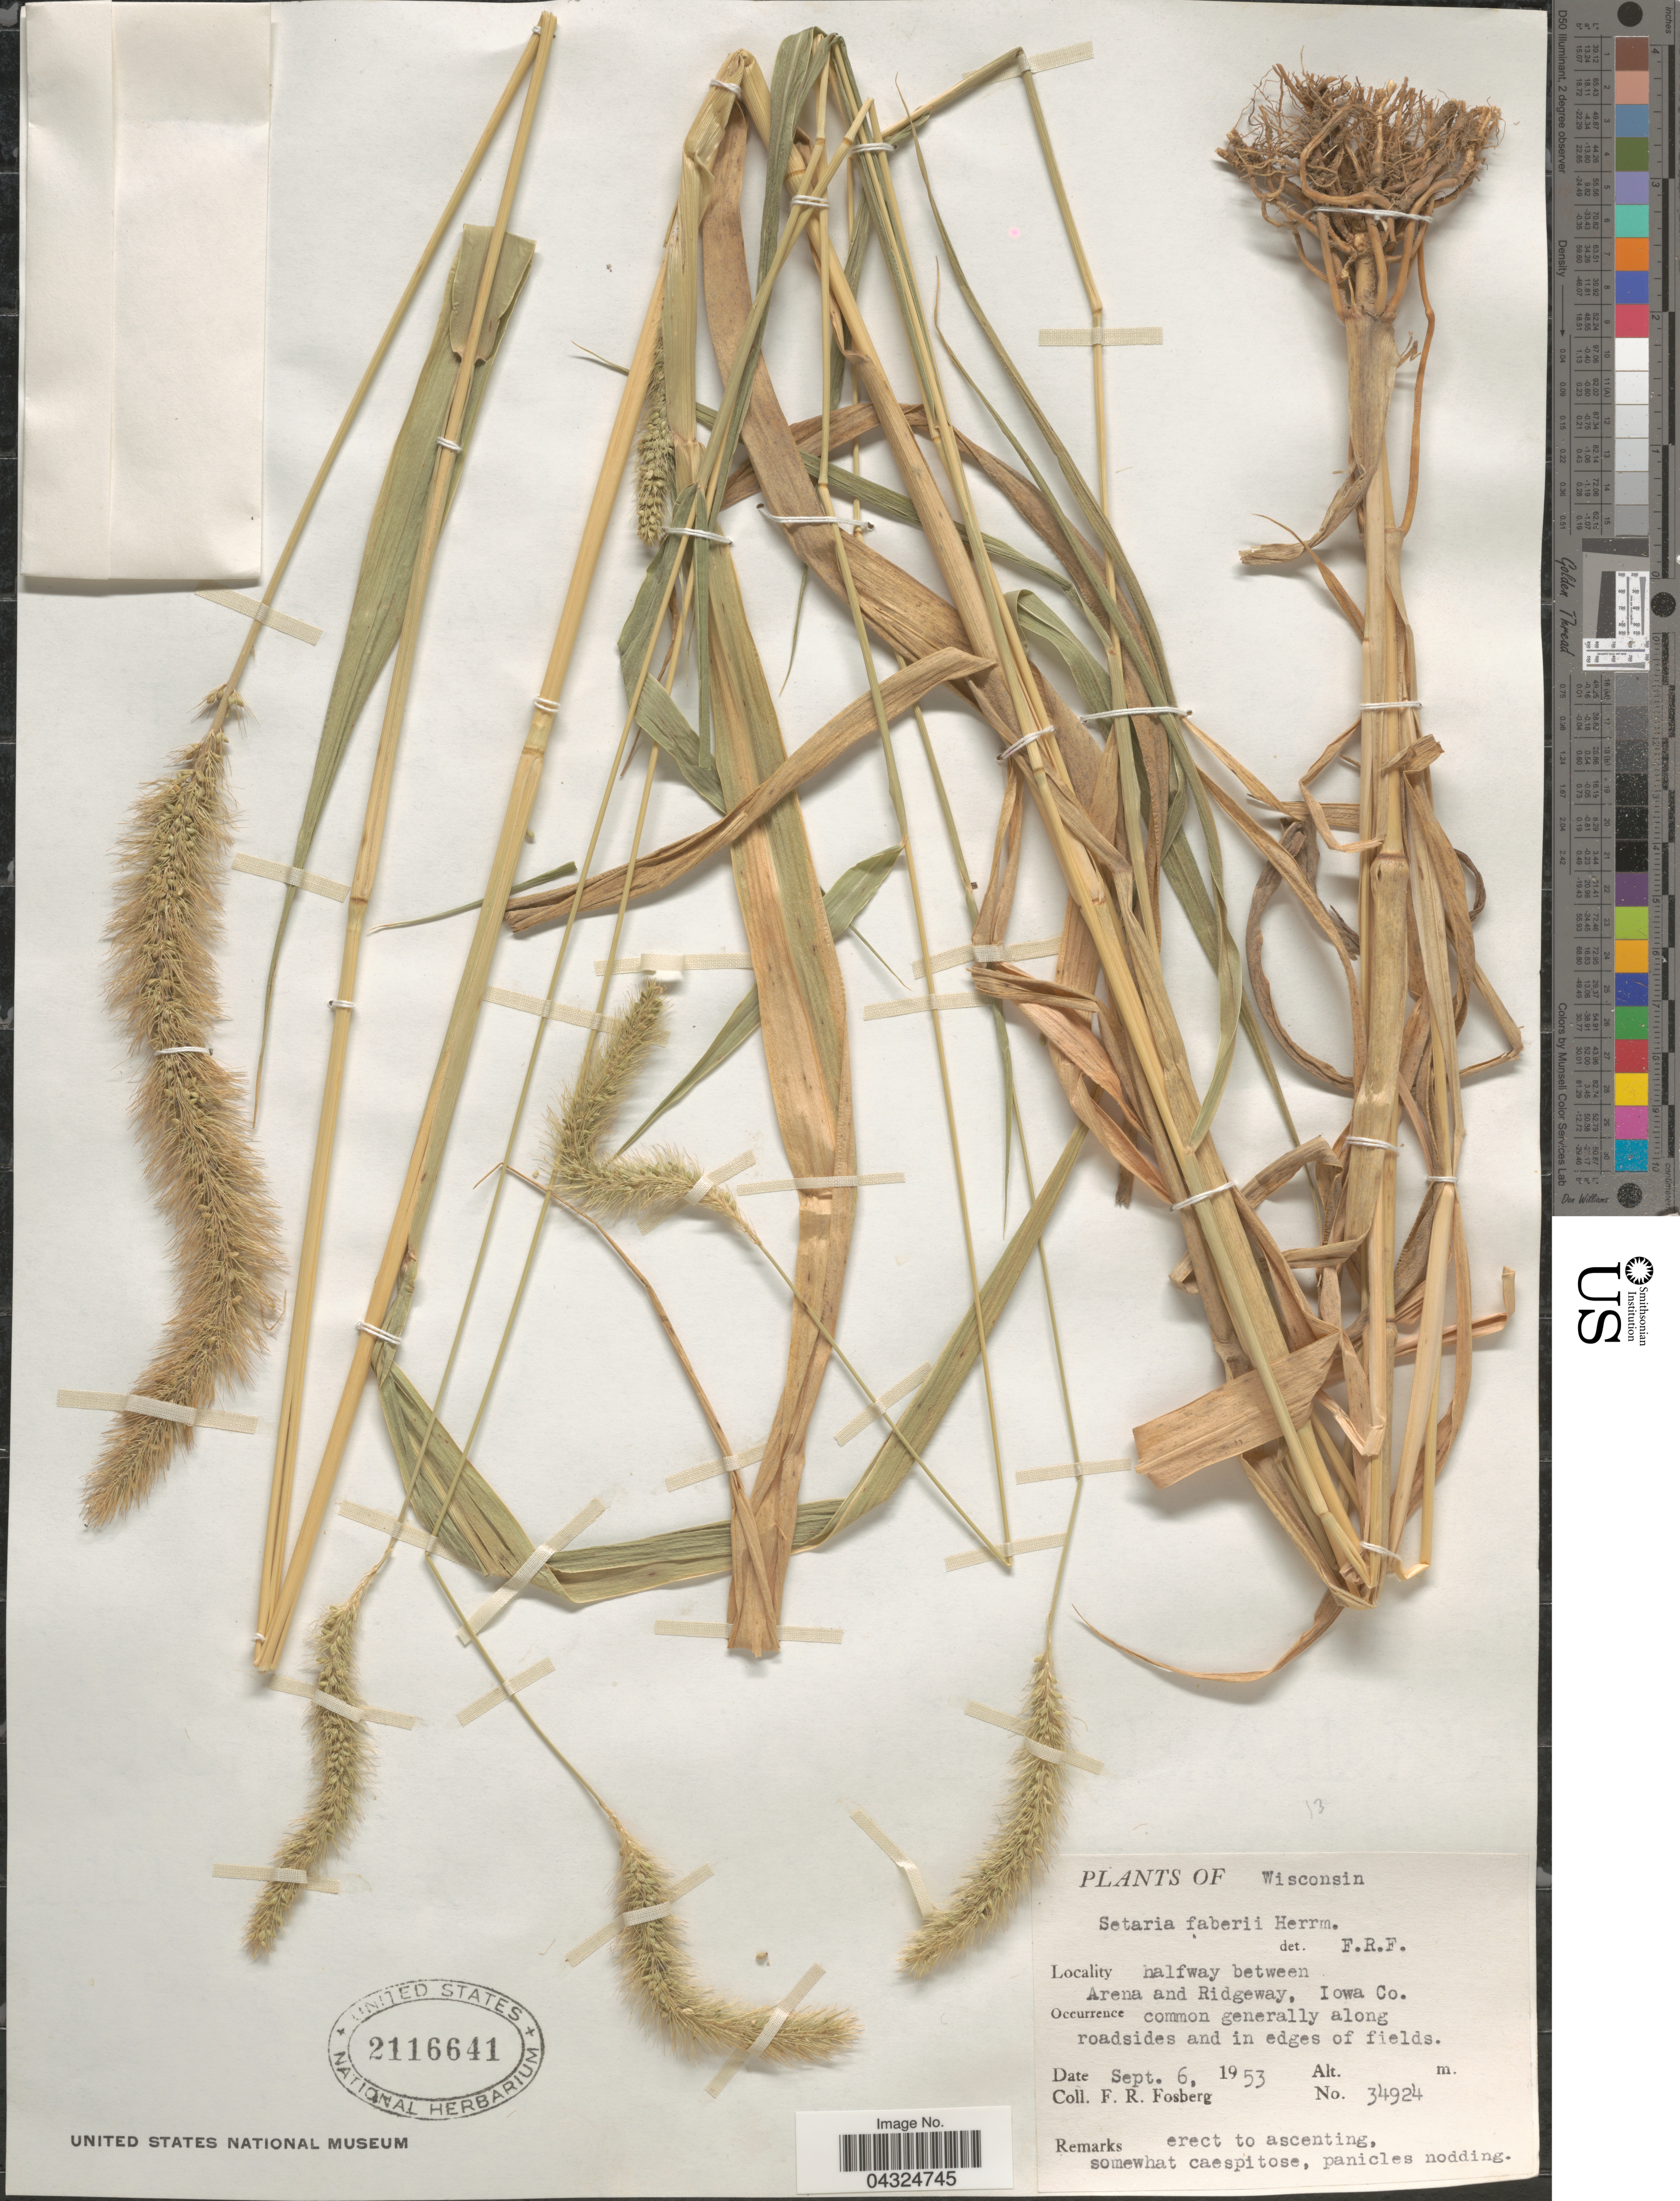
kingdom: Plantae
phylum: Tracheophyta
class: Liliopsida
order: Poales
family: Poaceae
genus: Setaria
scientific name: Setaria faberi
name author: R.A.W. Herrm.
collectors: F. R. Fosberg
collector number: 34924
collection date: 1953-09-06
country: United States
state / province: Wisconsin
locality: Halfway between Arena and Ridgeway, Iowa Co.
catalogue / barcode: US 2116641